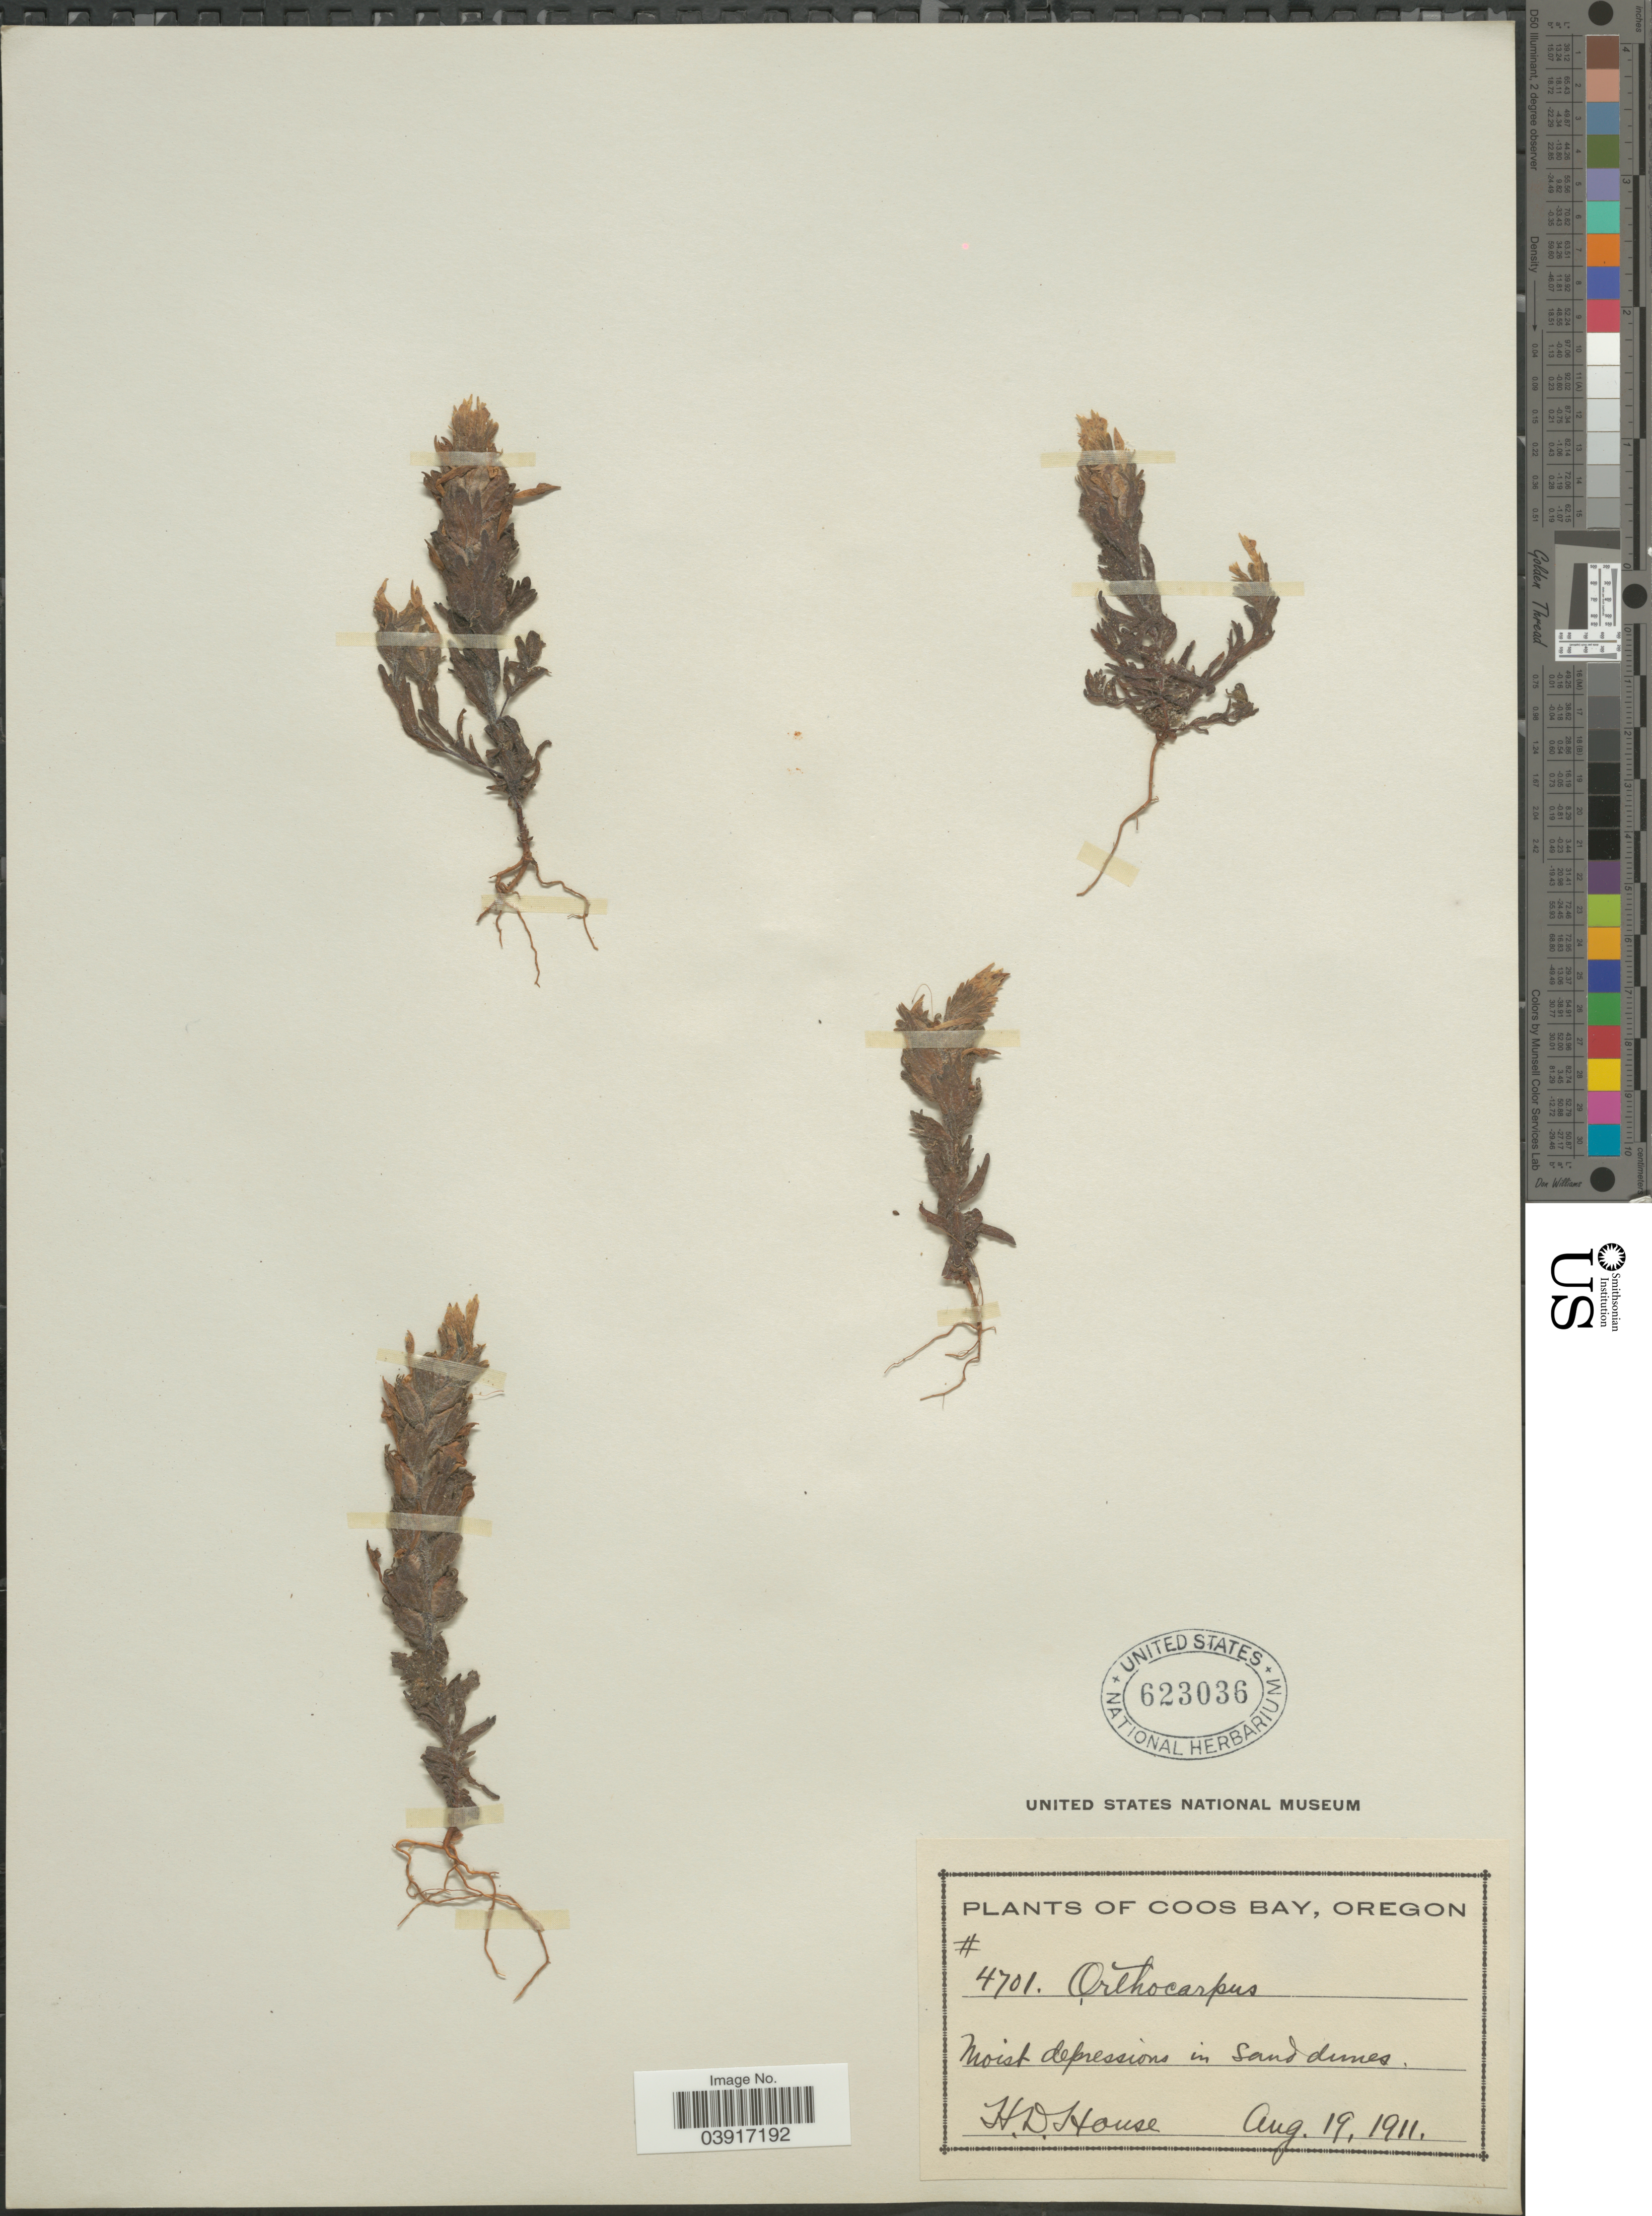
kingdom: Plantae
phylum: Tracheophyta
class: Magnoliopsida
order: Lamiales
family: Orobanchaceae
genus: Orthocarpus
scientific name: Orthocarpus castillejoides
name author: Benth.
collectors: H. D. House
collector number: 4701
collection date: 1911-08-19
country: United States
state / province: Oregon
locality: Coos Bay.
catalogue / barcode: US 623036